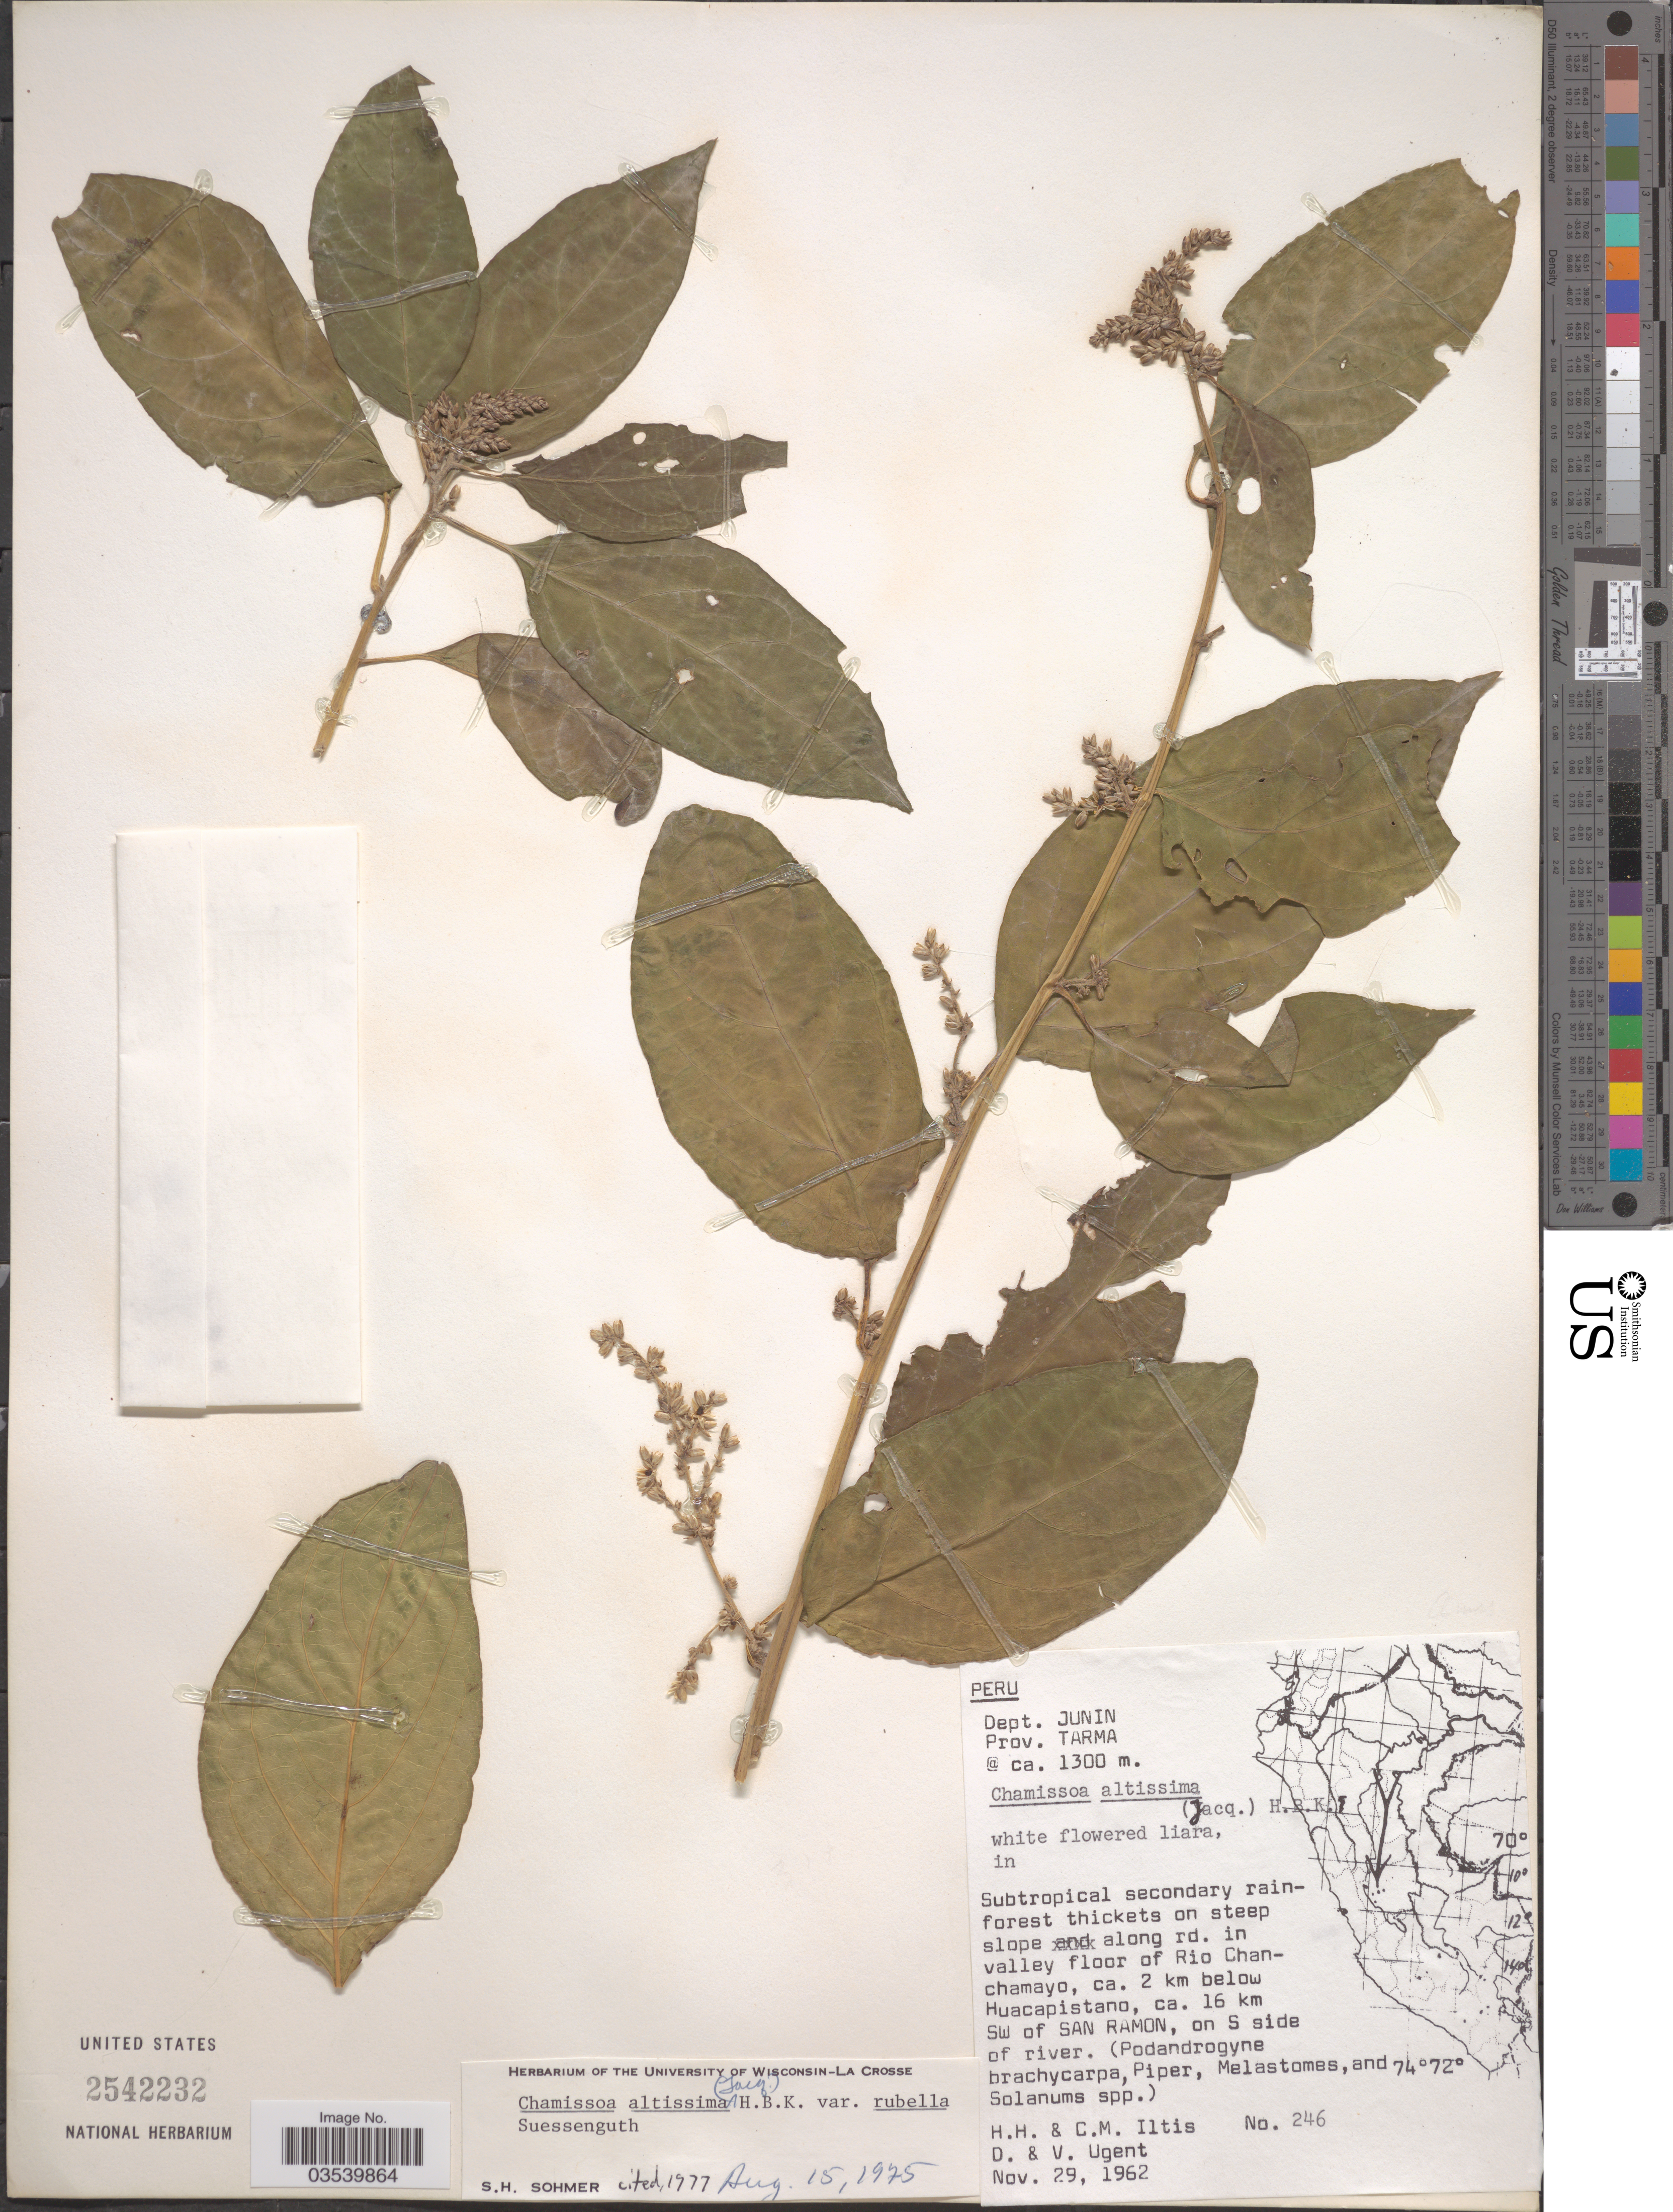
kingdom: Plantae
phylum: Tracheophyta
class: Magnoliopsida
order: Caryophyllales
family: Amaranthaceae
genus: Chamissoa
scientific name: Chamissoa altissima var. rubella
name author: Suess.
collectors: H. H. Iltis, C. M Iltis, D. Ugent & V. Ugent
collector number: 246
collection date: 1962-11-29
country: Peru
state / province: Junín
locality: Dept. Junin. Prov. Tarma. On steep slope along rd. in valley floor of Rio Chanchamayo, ca. 2 km below Huacapistano, ca. 16 km SW of San Ramon, on S side of river.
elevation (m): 1300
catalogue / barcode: US 2542232